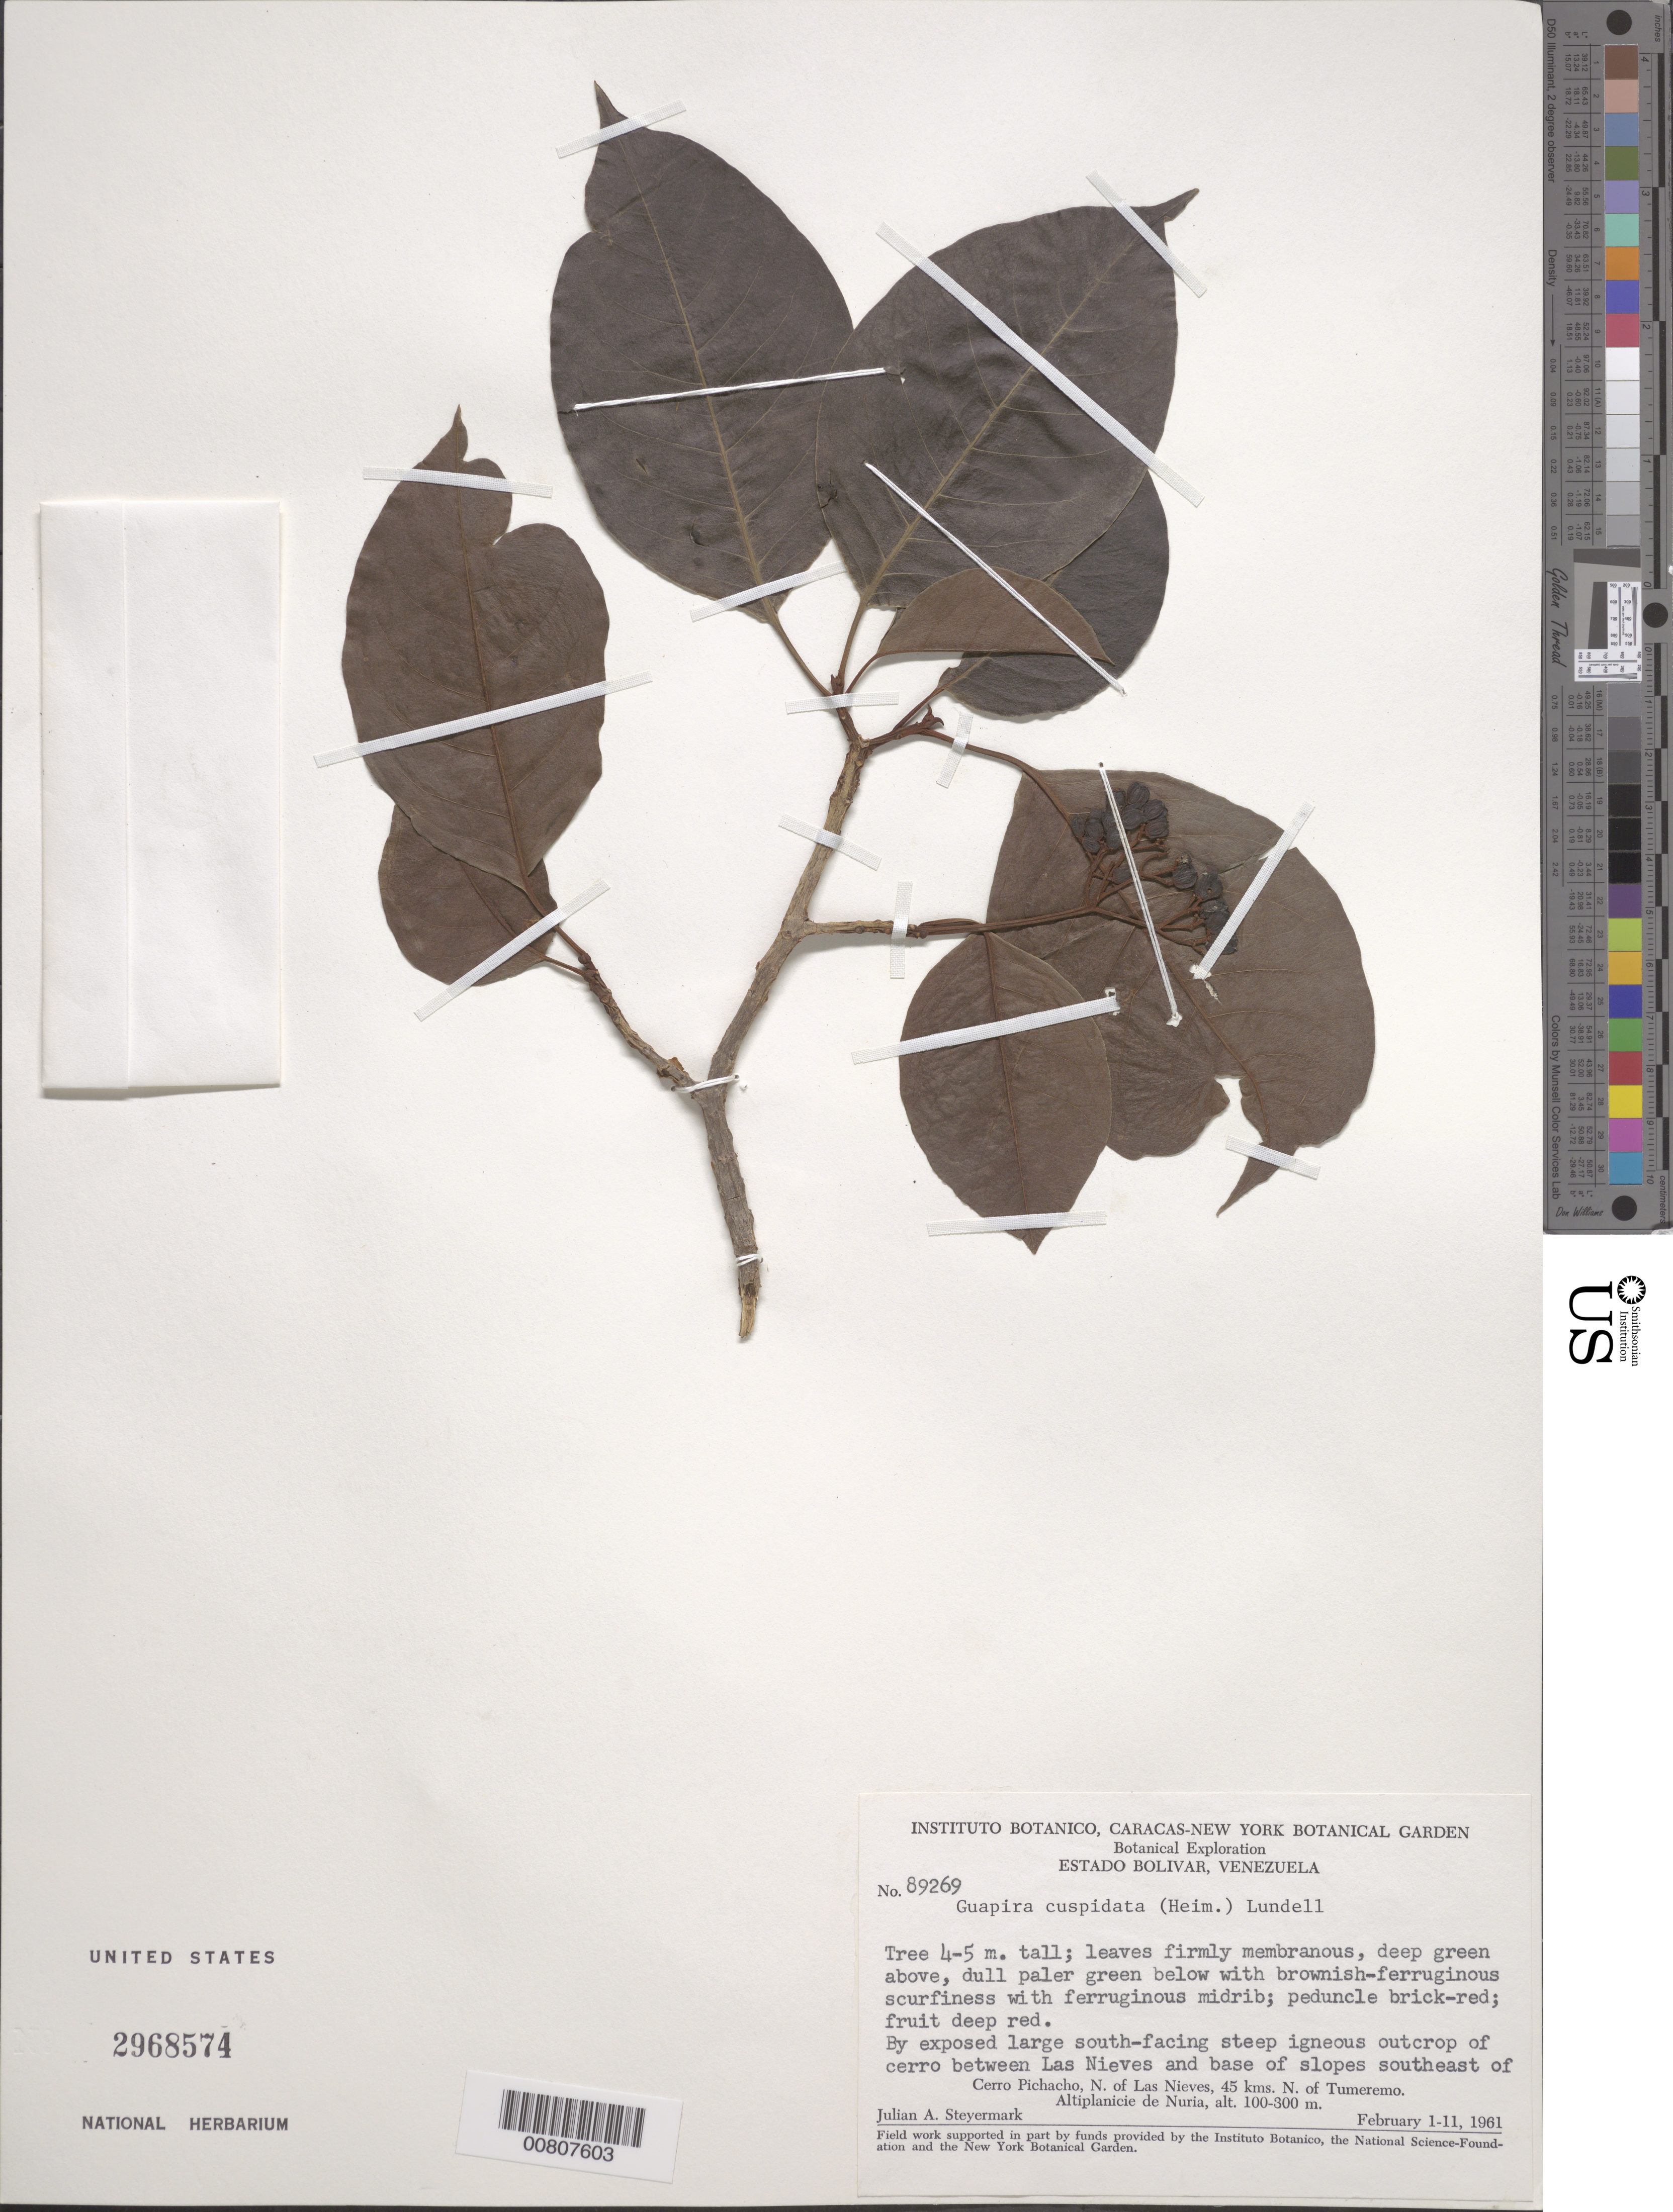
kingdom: Plantae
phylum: Tracheophyta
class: Magnoliopsida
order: Caryophyllales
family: Nyctaginaceae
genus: Guapira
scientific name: Guapira cuspidata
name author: (Heimerl) Lundell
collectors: J. Steyermark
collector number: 89269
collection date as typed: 1-Feb-61 to 11-Feb-61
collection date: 1961-02-01/1961-02-11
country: Venezuela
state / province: Bolívar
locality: Cerro El Picacho, SE of; N of Las Nieves, 45 km N of Tumeremo, Altiplanicie de Nuria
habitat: Exposed large south-facing steep igneous outcrop of cerro between las nieves and base of slopes southeast of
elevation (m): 100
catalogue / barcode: US 2968574